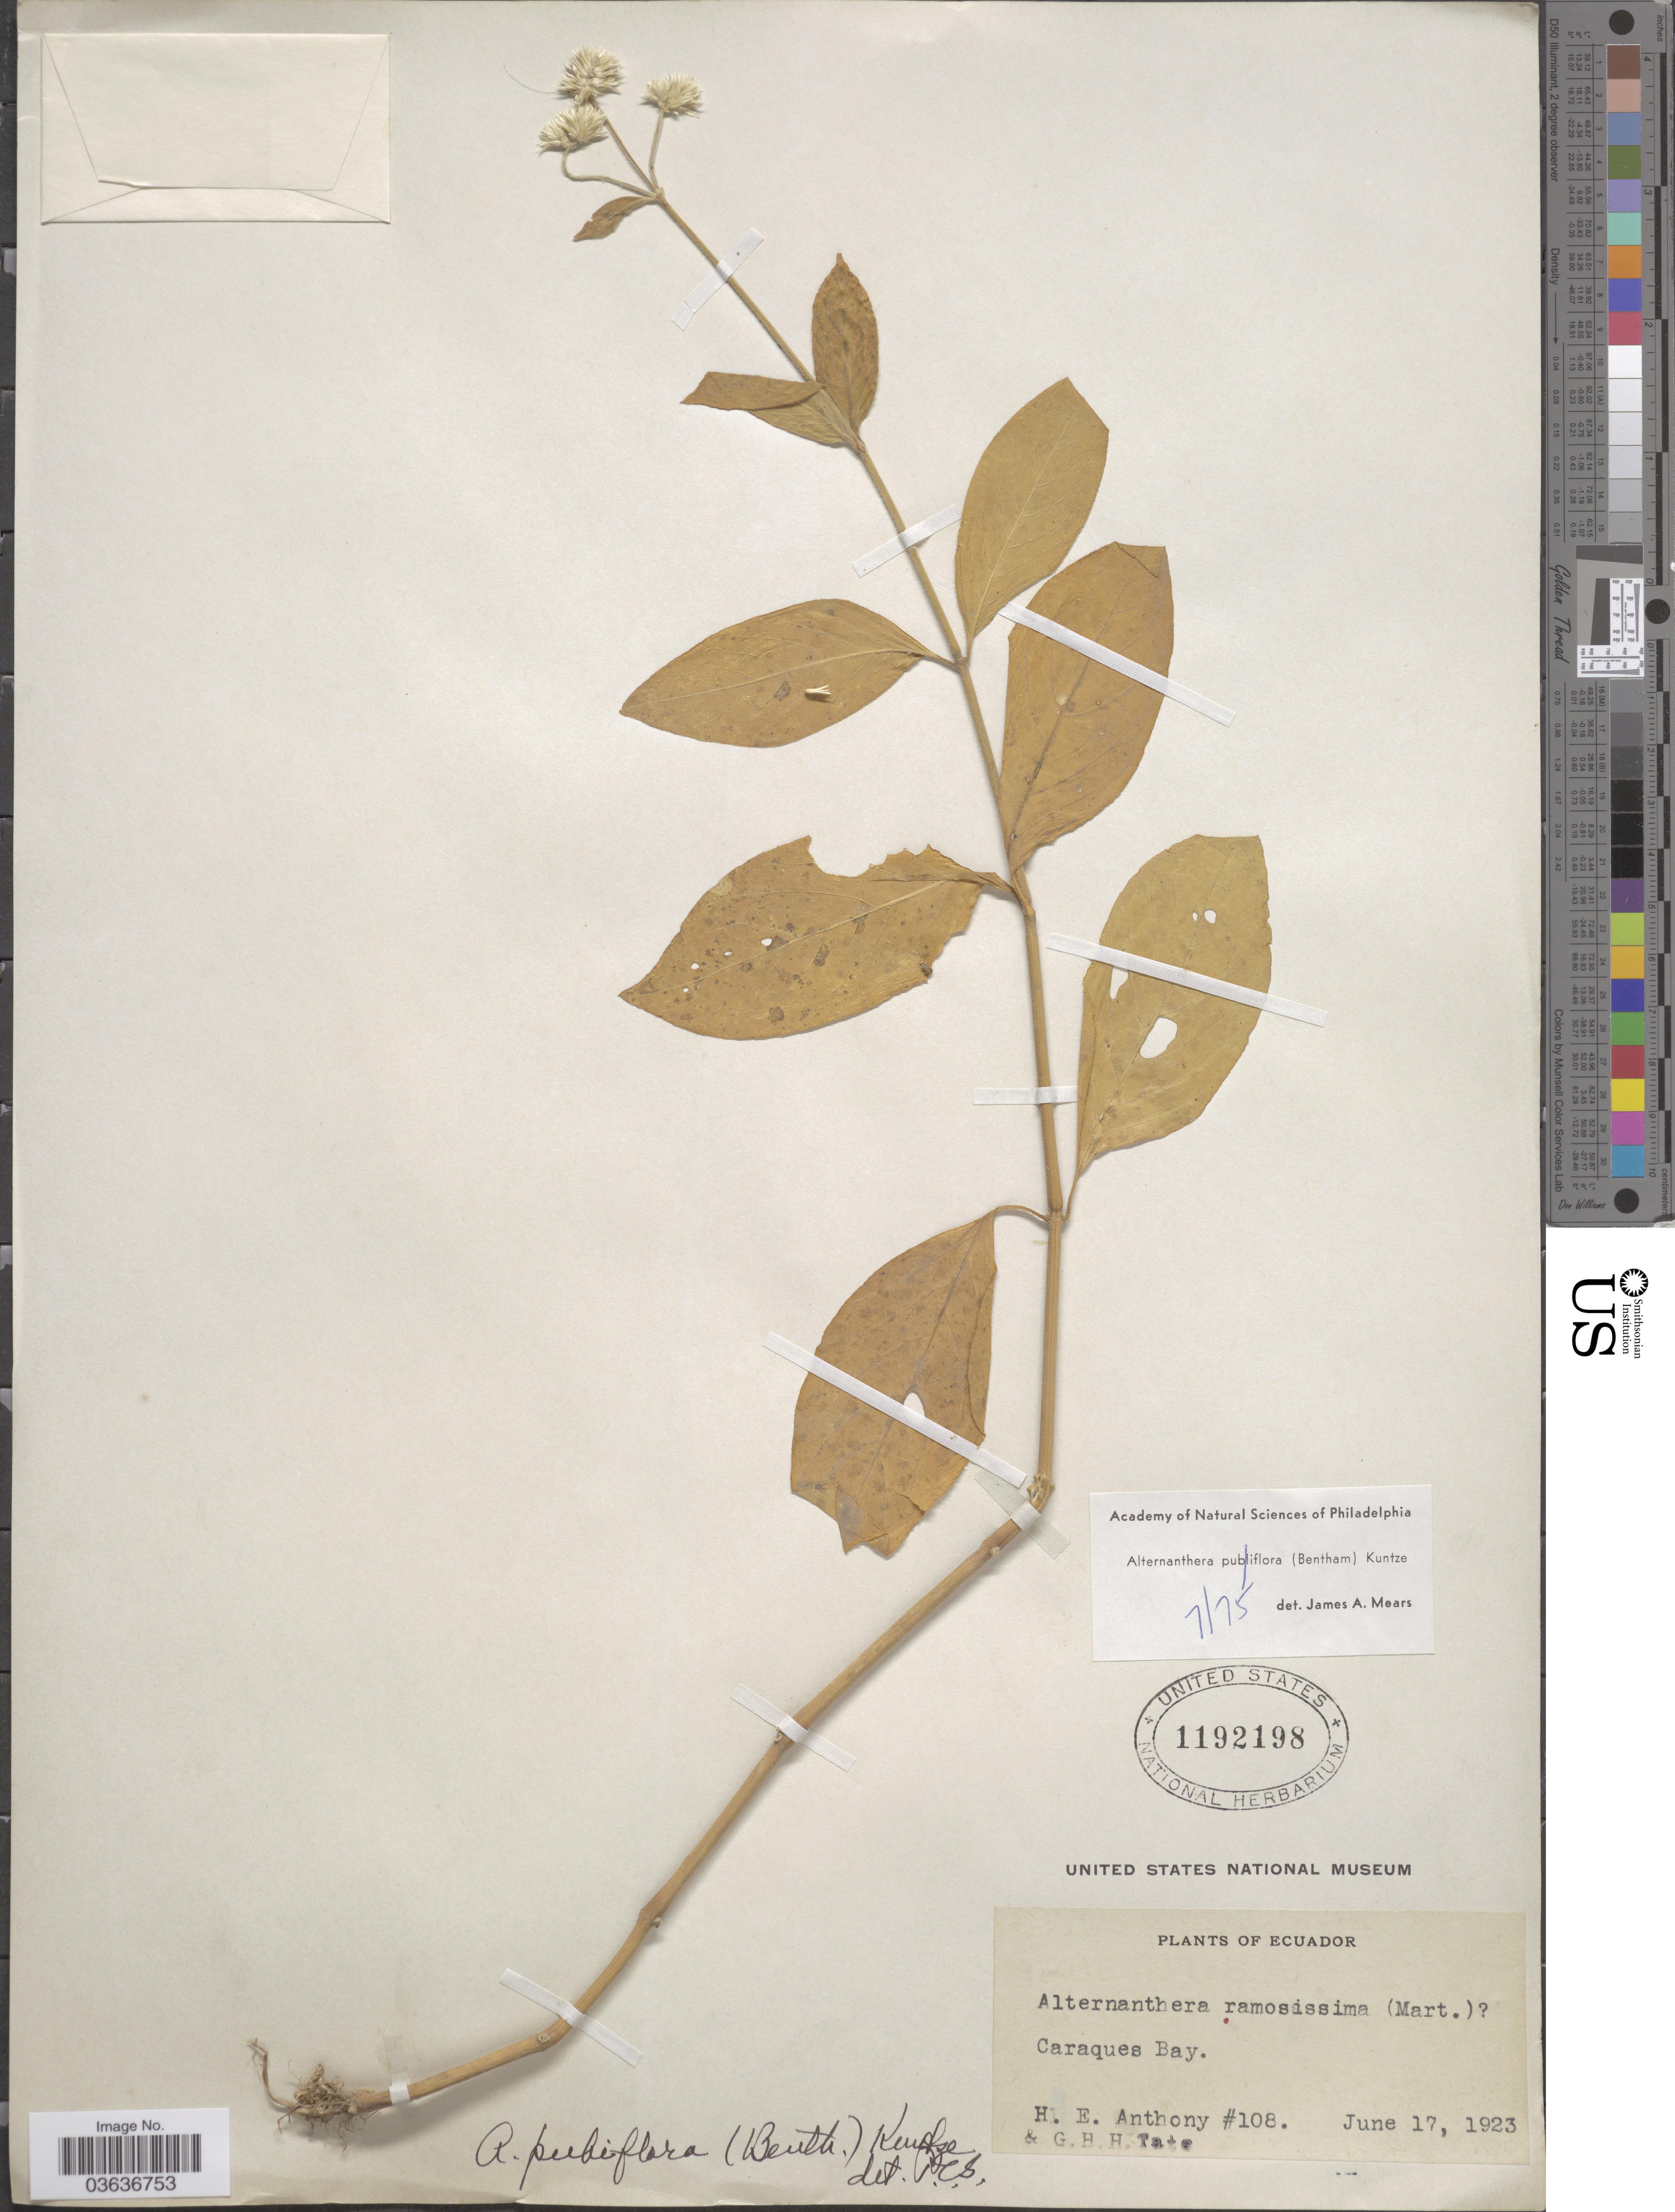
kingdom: Plantae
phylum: Tracheophyta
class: Magnoliopsida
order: Caryophyllales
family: Amaranthaceae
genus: Alternanthera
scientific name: Alternanthera pubiflora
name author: (Benth.) Kuntze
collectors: H. E. Anthony & G. H. H.Tate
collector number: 108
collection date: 1923-06-17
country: Ecuador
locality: Caraques Bay.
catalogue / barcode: US 1192198